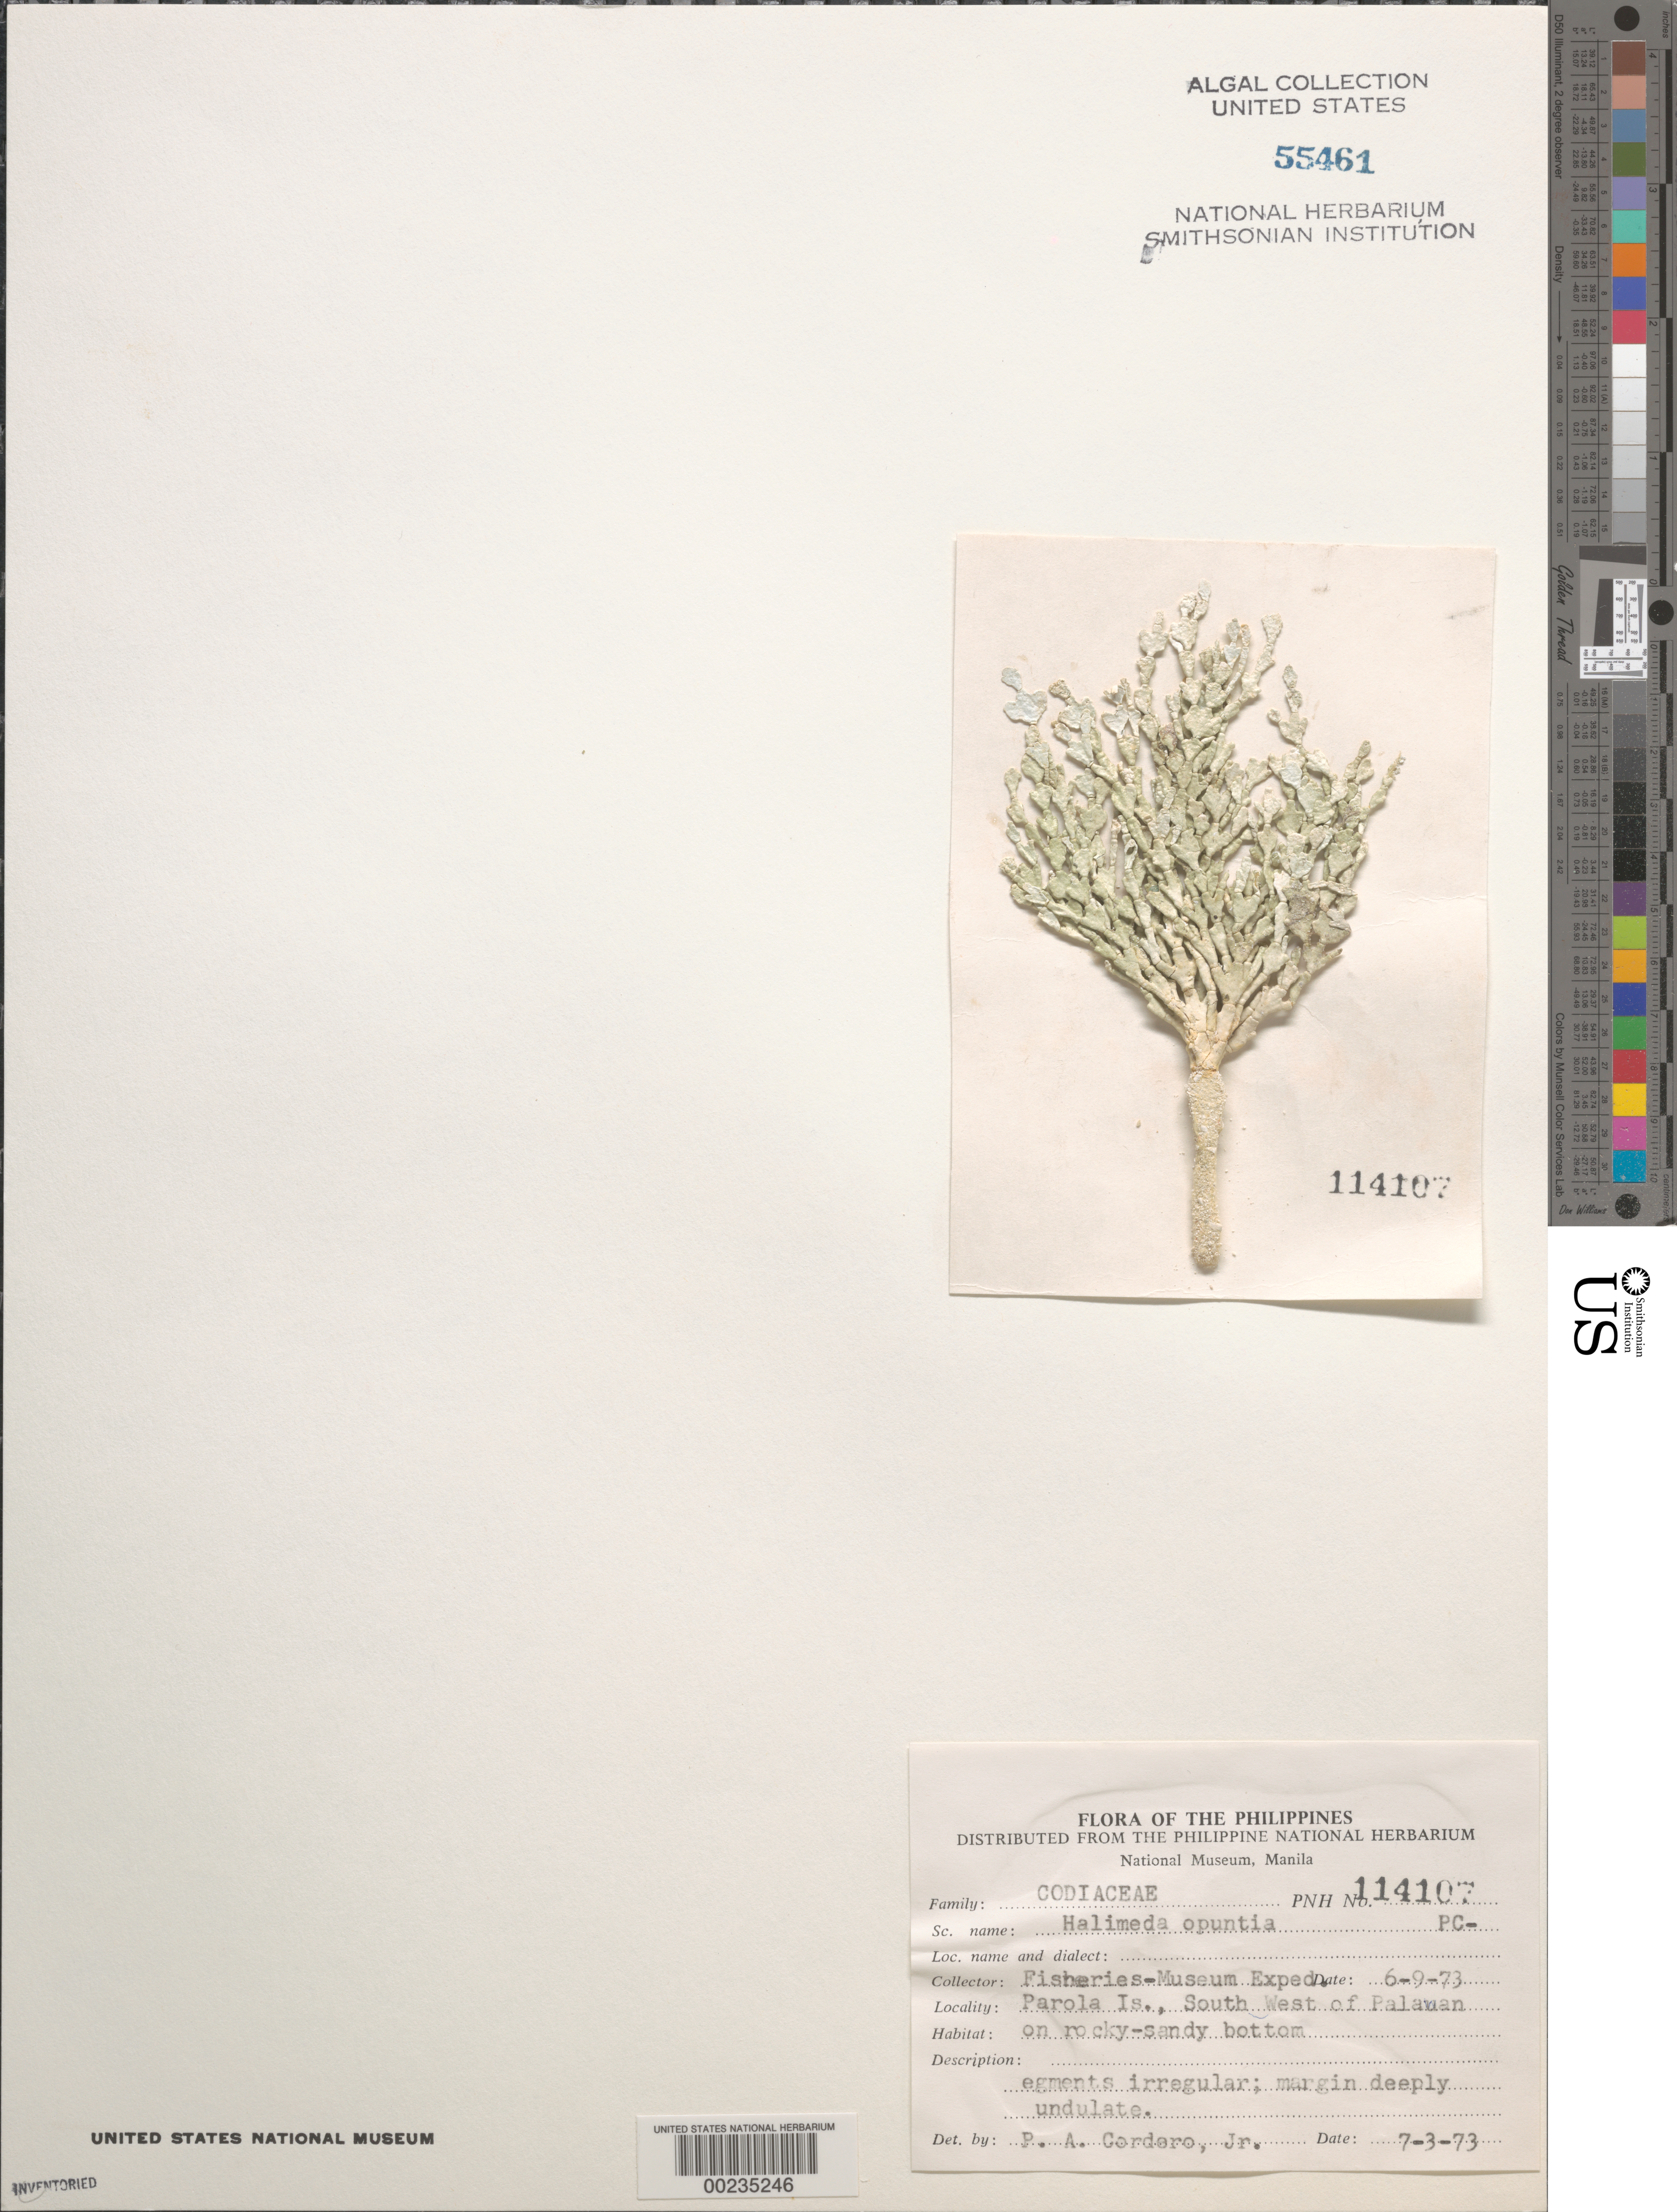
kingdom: Plantae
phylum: Chlorophyta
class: Ulvophyceae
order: Bryopsidales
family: Halimedaceae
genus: Halimeda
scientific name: Halimeda opuntia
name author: (L.) J.V.Lamouroux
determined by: Cordero, P. A., Jr.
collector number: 114107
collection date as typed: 09 Jun 1973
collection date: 1973-06-09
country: Philippines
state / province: Mimaropa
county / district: Palawan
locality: Parola island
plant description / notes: Fisheries-Museum Expedition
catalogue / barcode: US 55461